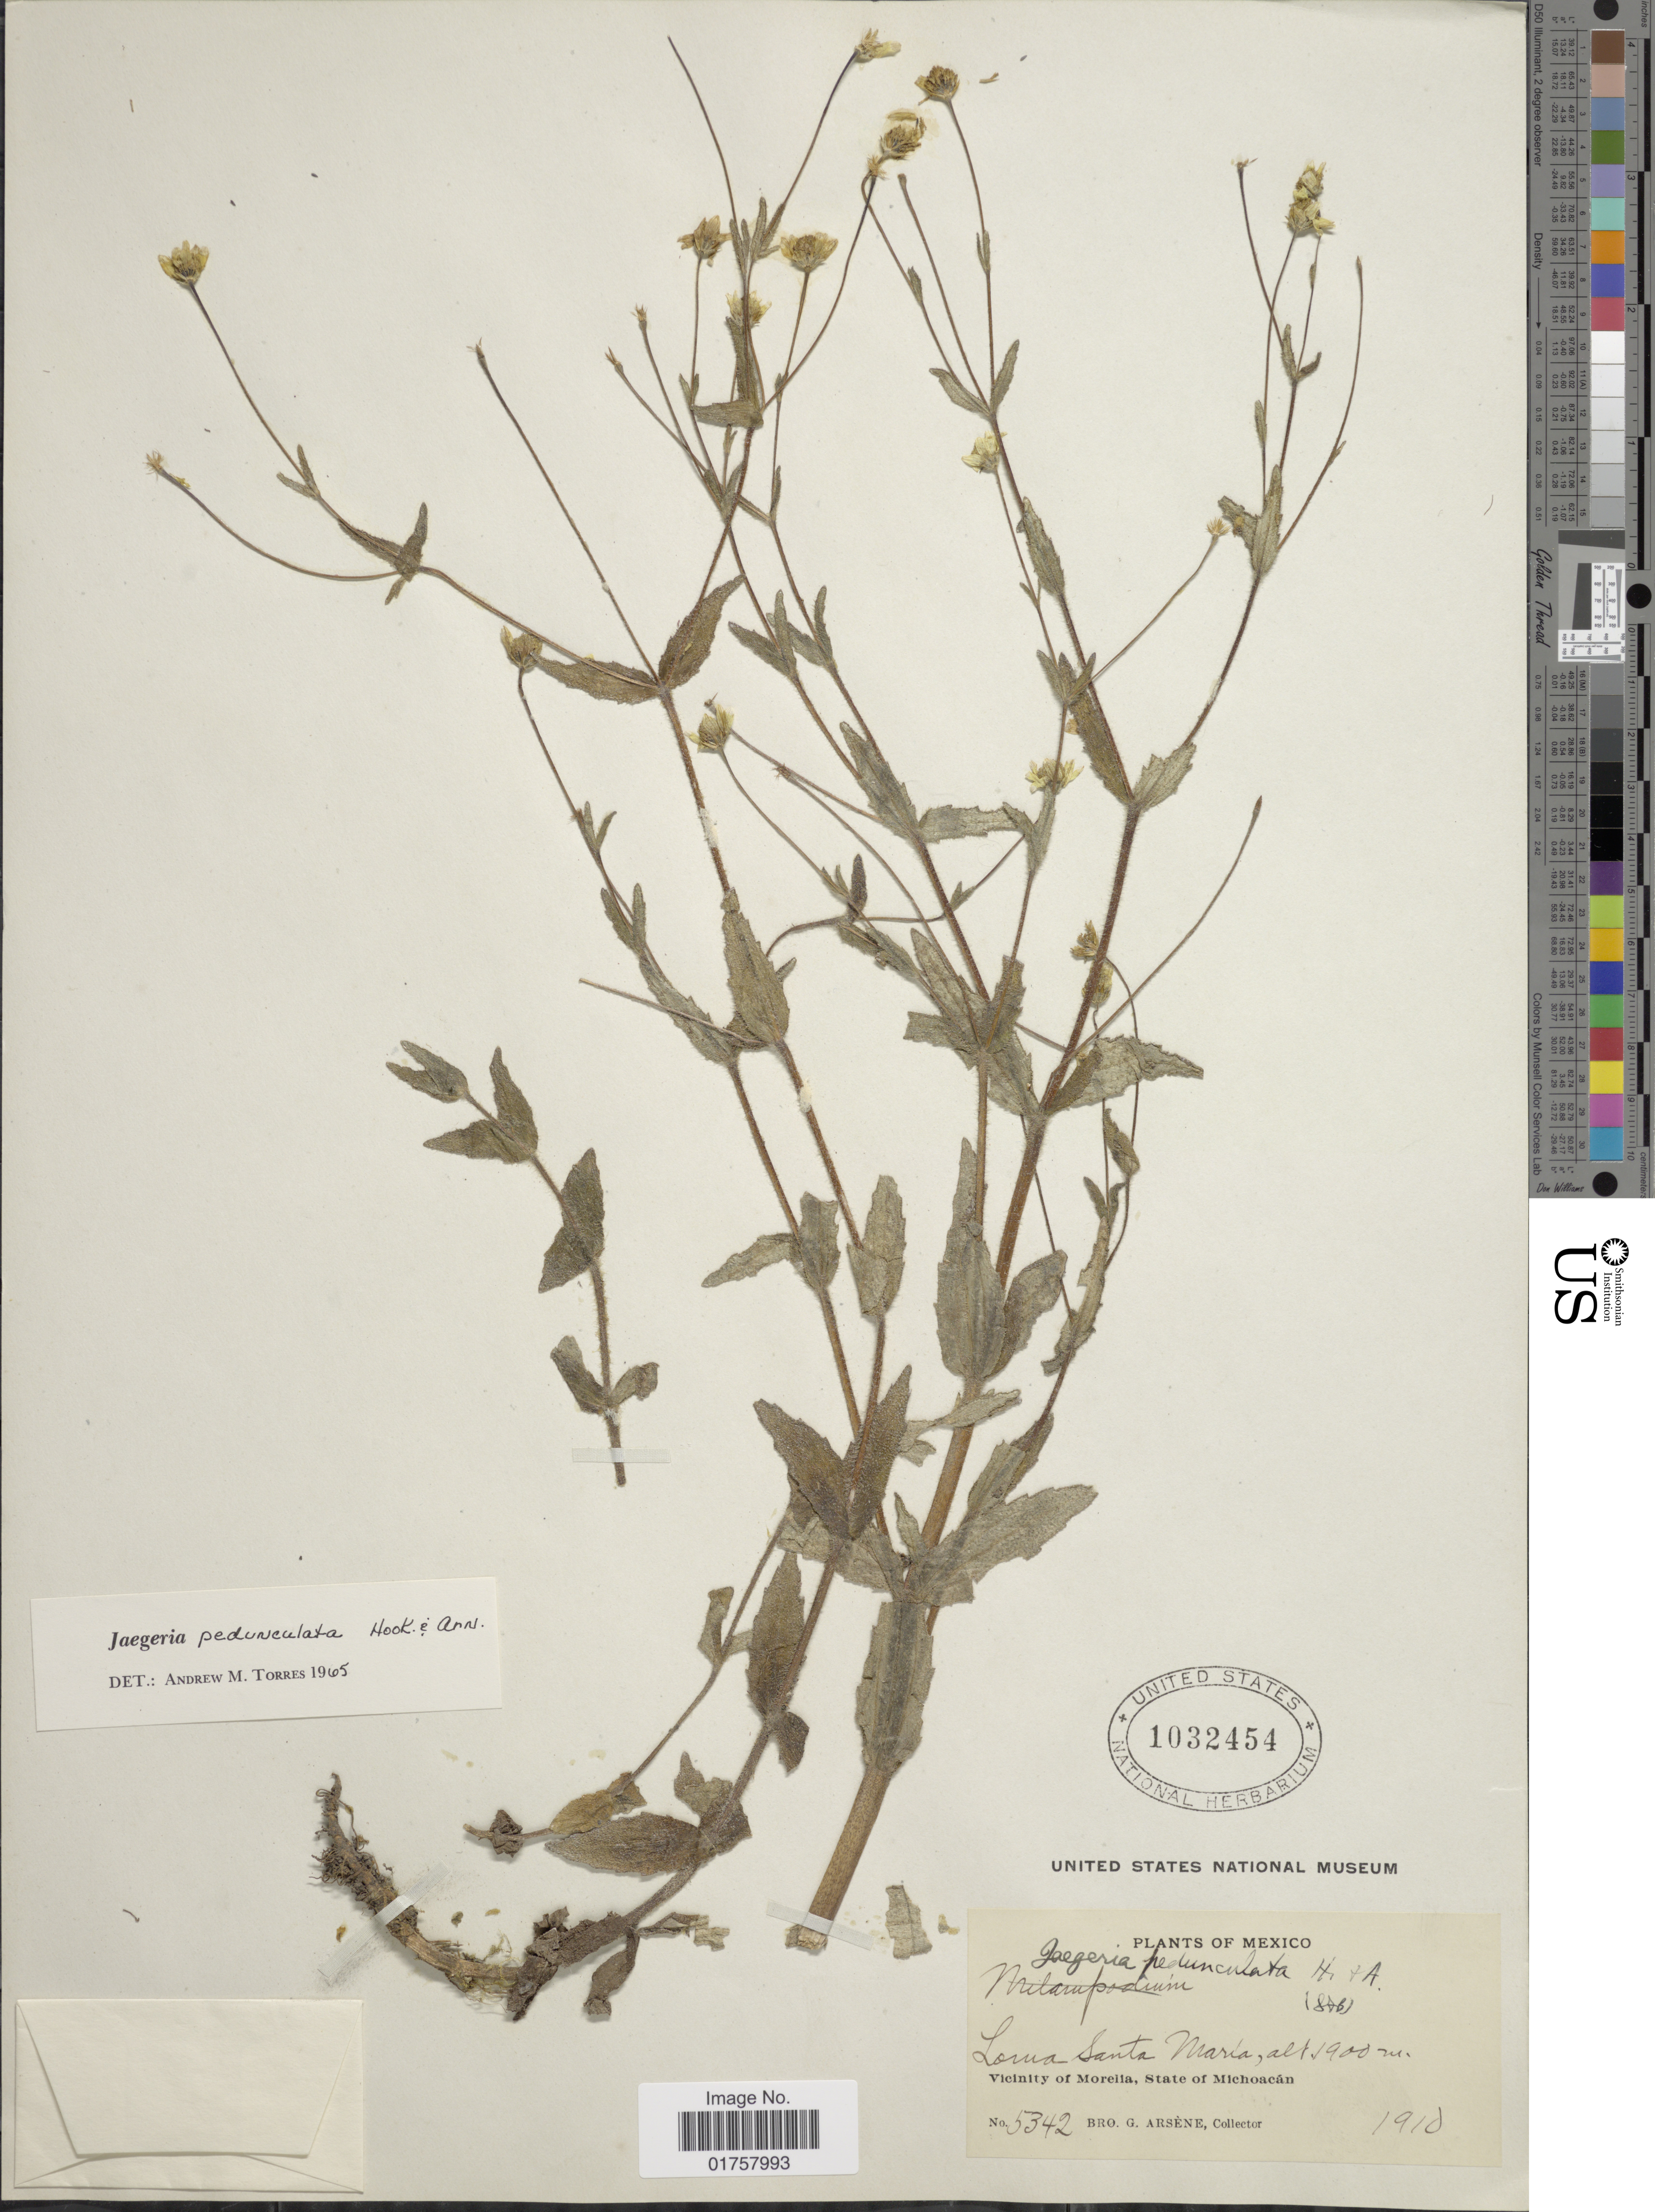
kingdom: Plantae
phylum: Tracheophyta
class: Magnoliopsida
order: Asterales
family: Asteraceae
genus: Jaegeria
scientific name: Jaegeria pendunculata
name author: Hook. & Arn.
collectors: Bro. G. Arsène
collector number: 5342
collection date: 1910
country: Mexico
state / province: Michoacán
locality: Loma Santa María, Vicinity of Morelia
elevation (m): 1900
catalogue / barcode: US 1032454